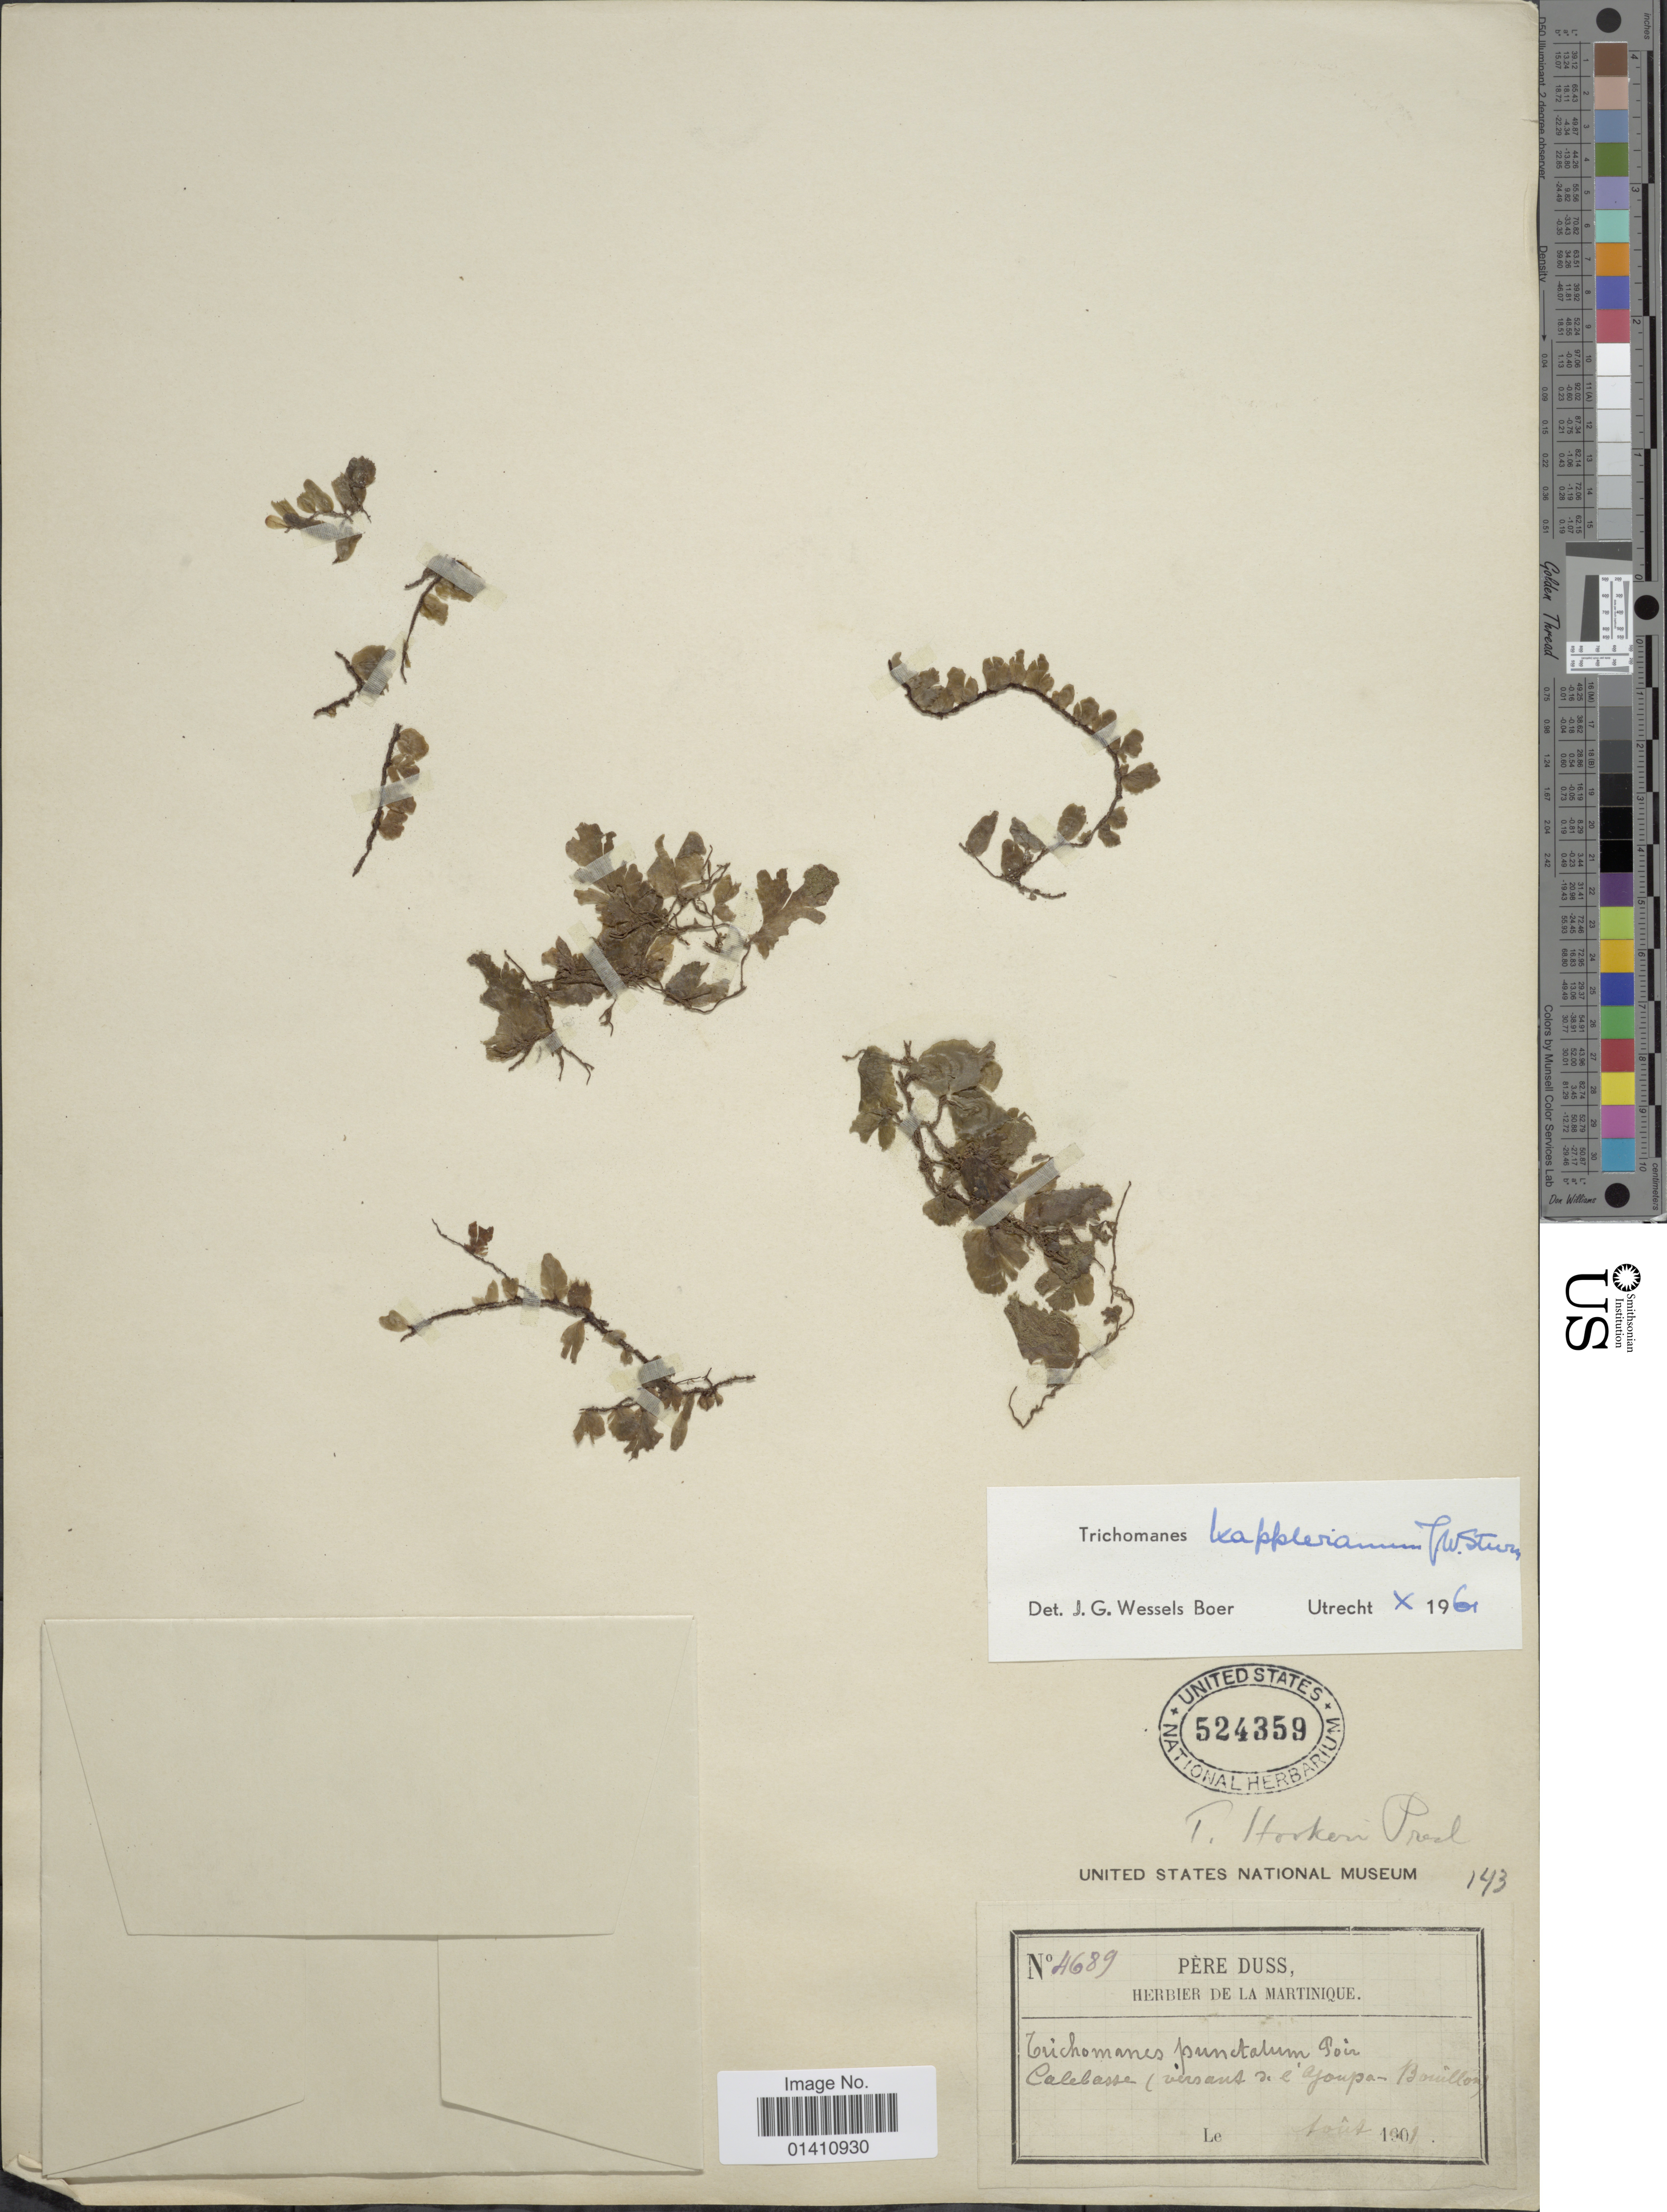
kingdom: Plantae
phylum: Tracheophyta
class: Polypodiopsida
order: Hymenophyllales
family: Hymenophyllaceae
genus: Didymoglossum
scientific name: Didymoglossum kapplerianum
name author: (Sturm) Ebihara & Dubuisson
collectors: Père Duss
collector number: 4689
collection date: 1901-08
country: Martinique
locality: Calebasse (versant de l'Ajoupa-Bouillon)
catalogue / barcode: US 524359